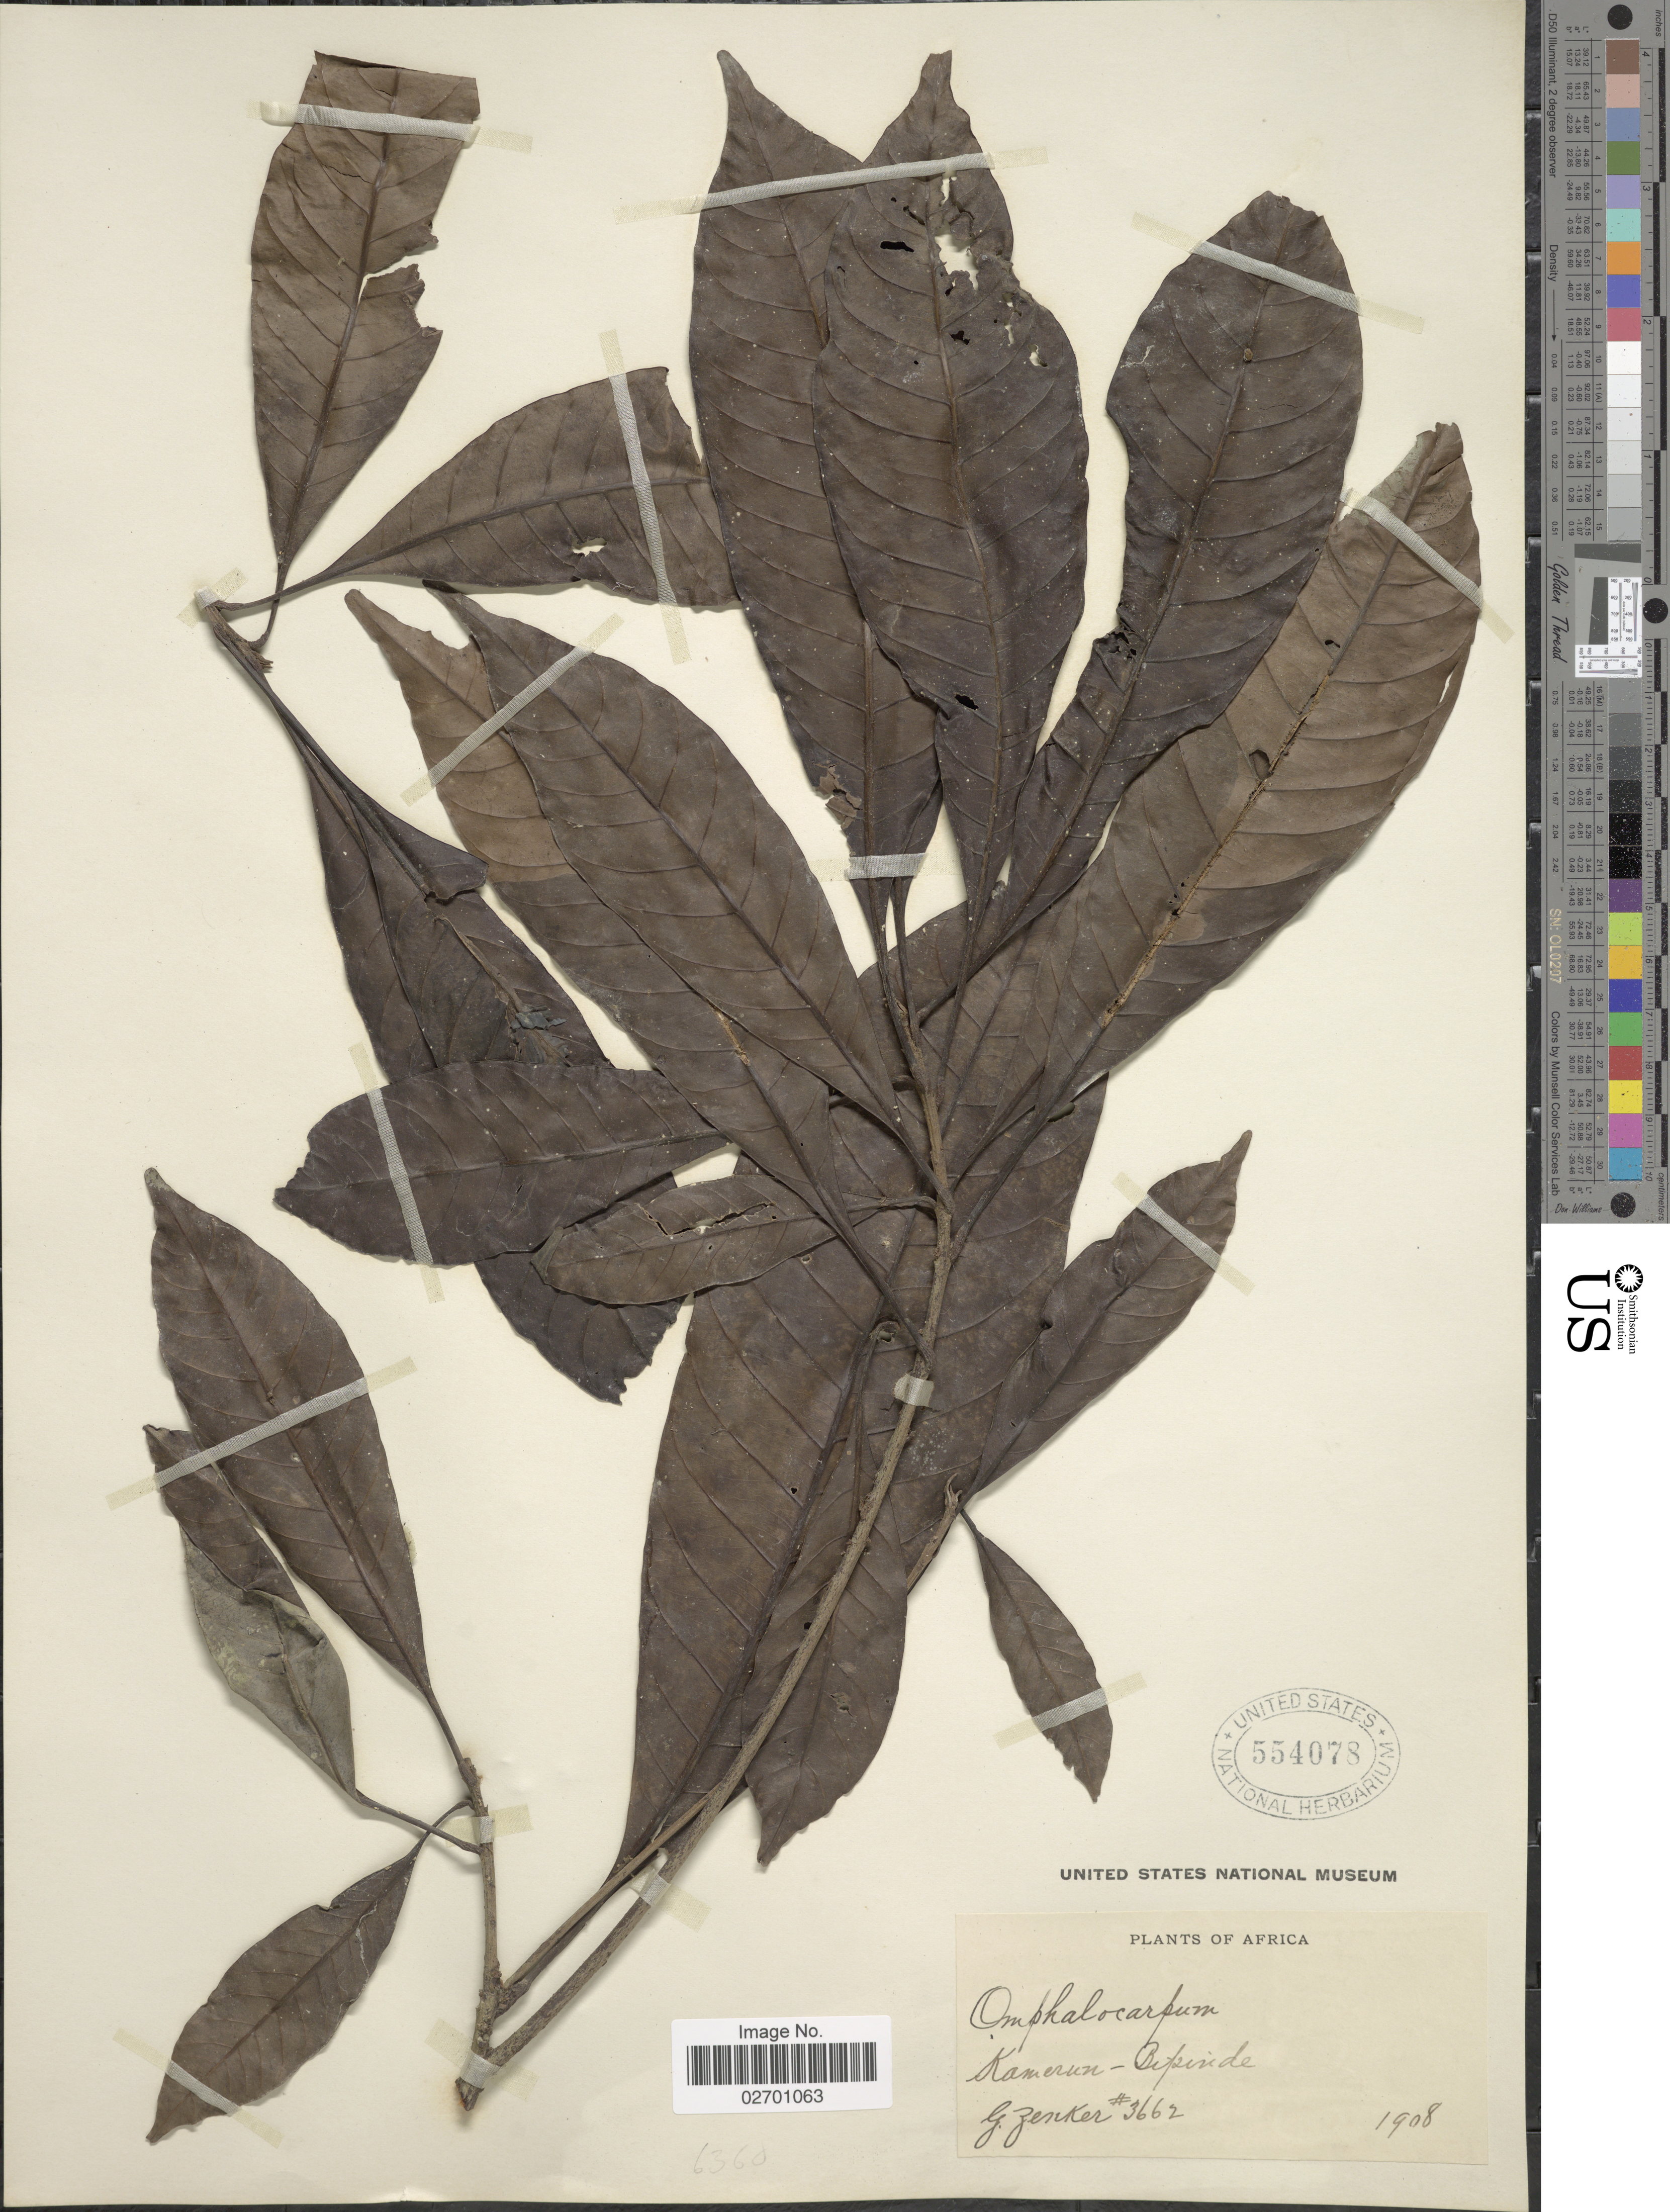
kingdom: Plantae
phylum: Tracheophyta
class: Magnoliopsida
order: Ericales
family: Sapotaceae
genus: Omphalocarpum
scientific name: Omphalocarpum sp.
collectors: G. A. Zenker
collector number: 3662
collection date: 1908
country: Cameroon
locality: Kamerun, Bipinde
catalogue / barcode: US 554078